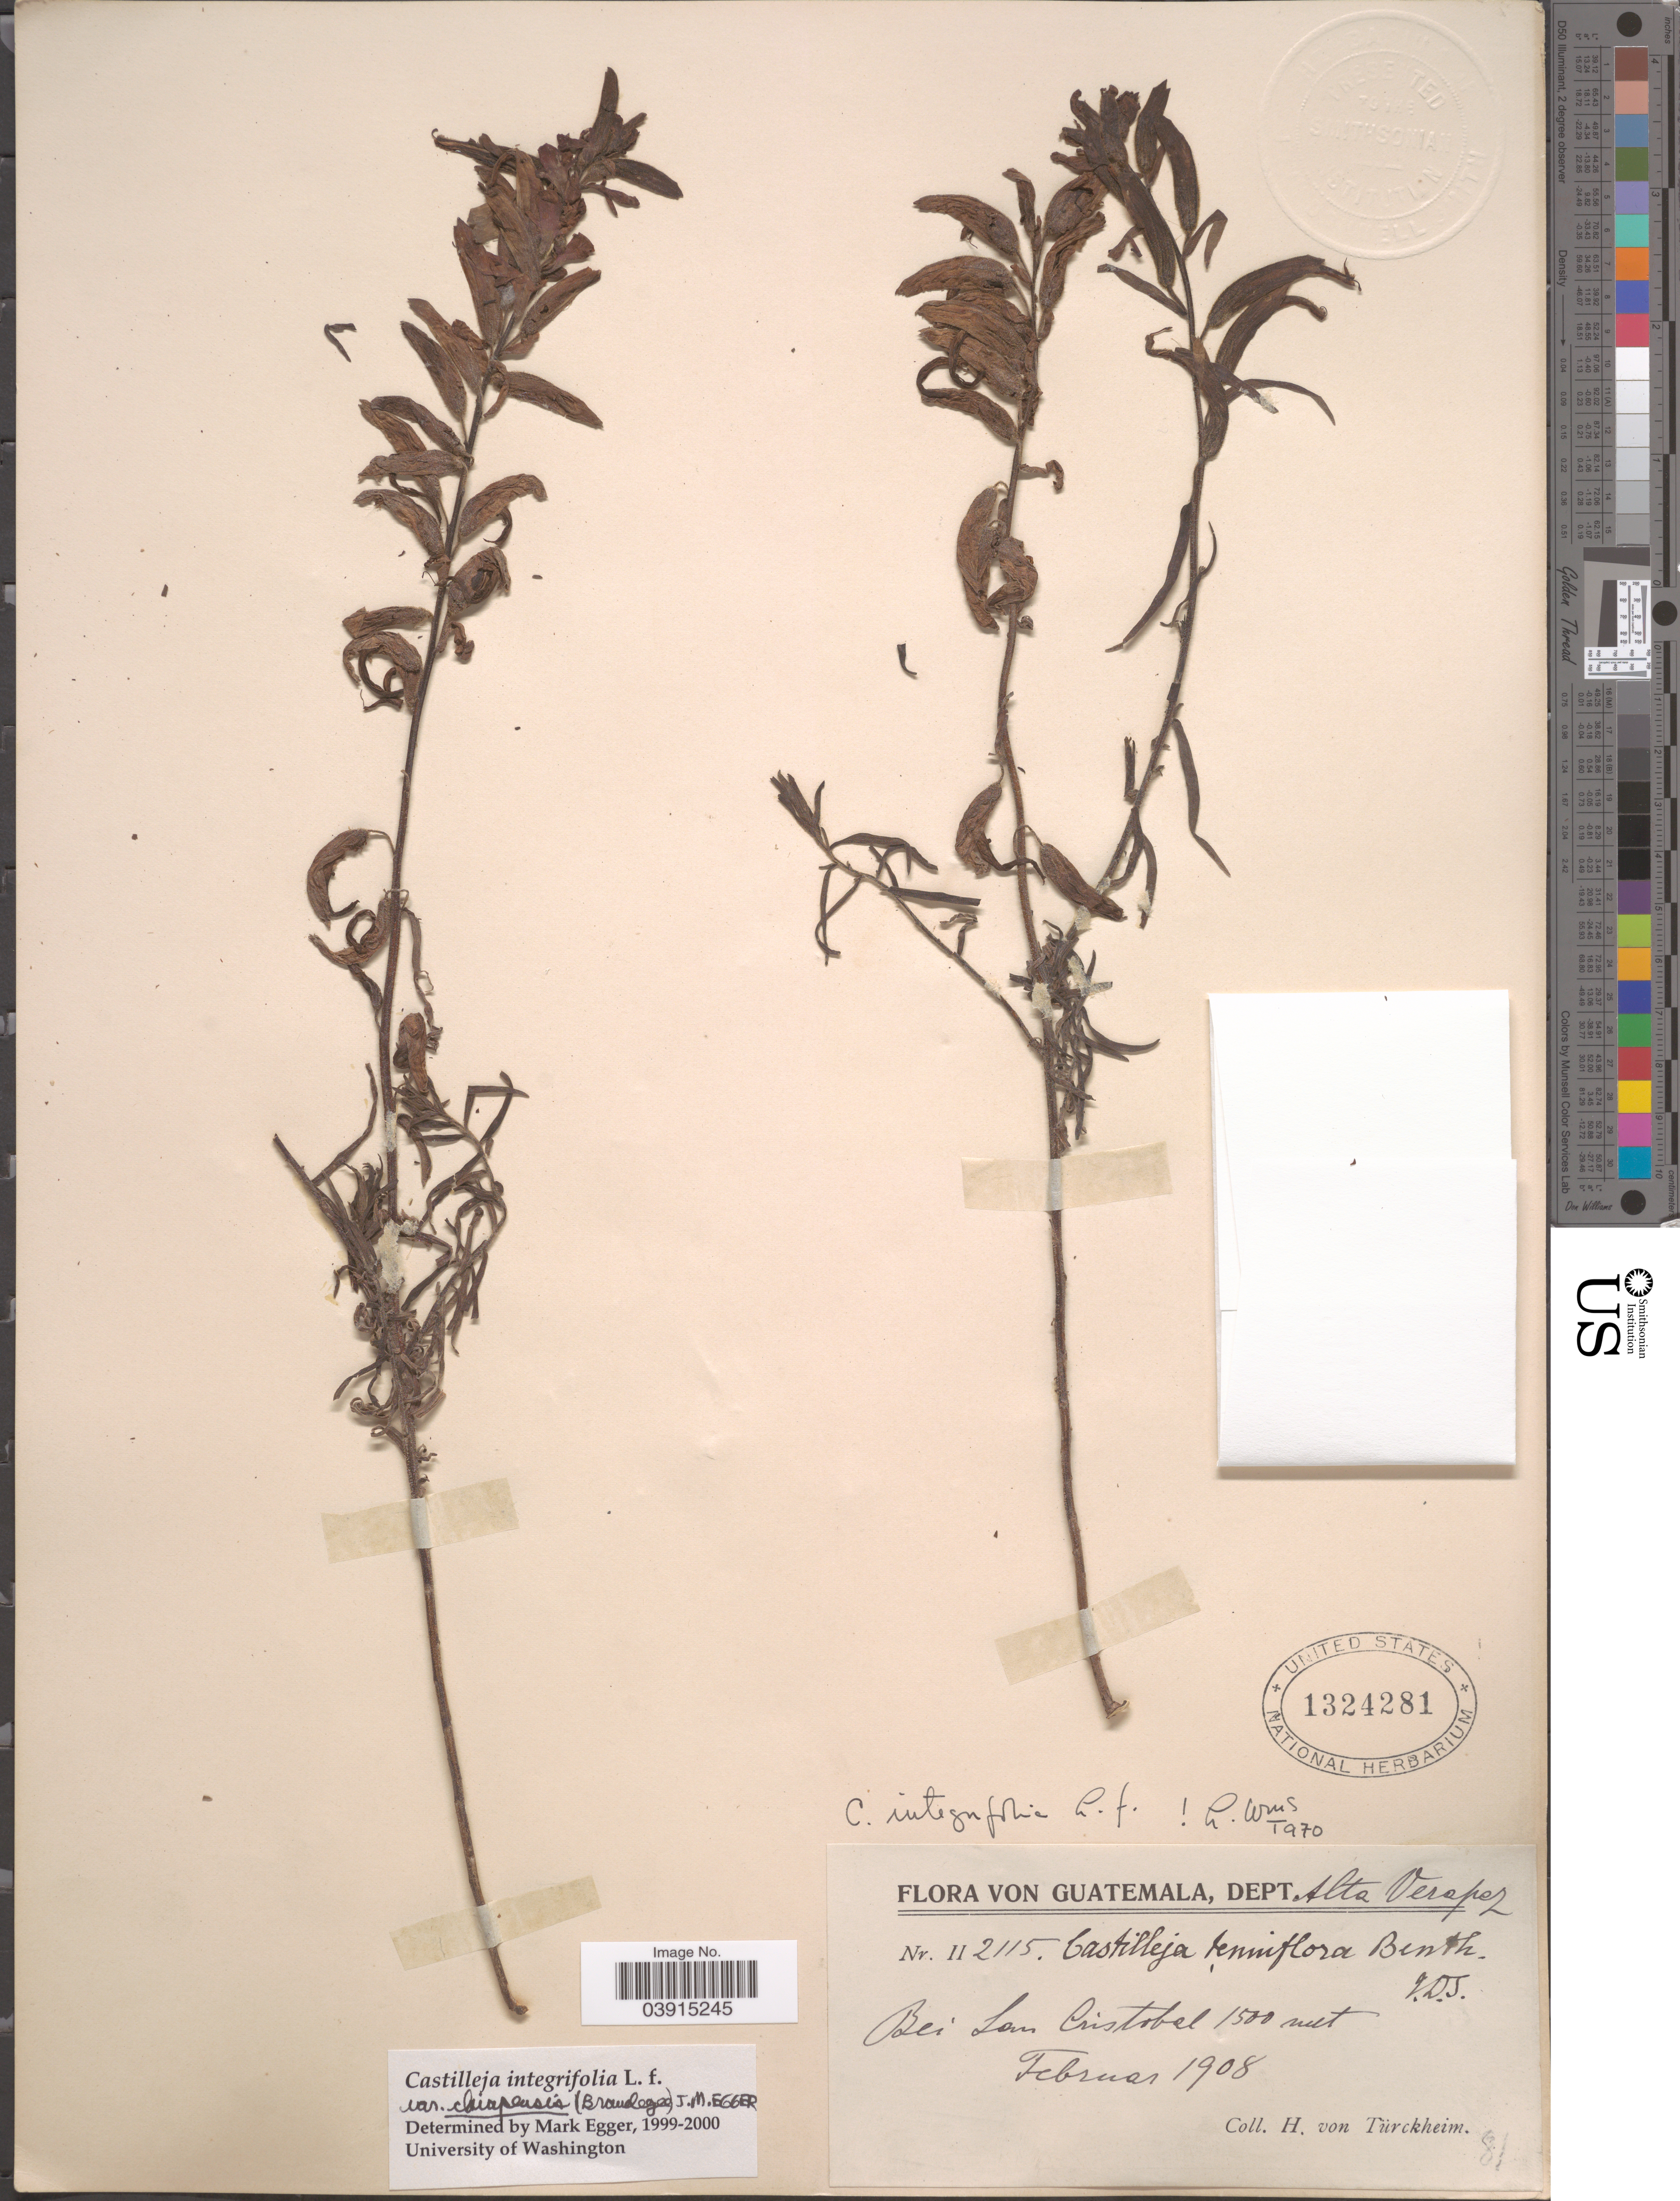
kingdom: Plantae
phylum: Tracheophyta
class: Magnoliopsida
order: Lamiales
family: Orobanchaceae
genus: Castilleja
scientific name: Castilleja integrifolia var. chiapensis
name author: (Brandegee) J.M. Egger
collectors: H. von Türckheim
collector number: II2115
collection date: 1908-02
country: Guatemala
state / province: Alta Verapaz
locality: Dept. Alta Verapaz. Bei San Cristobal.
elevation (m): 1500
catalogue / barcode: US 1324281